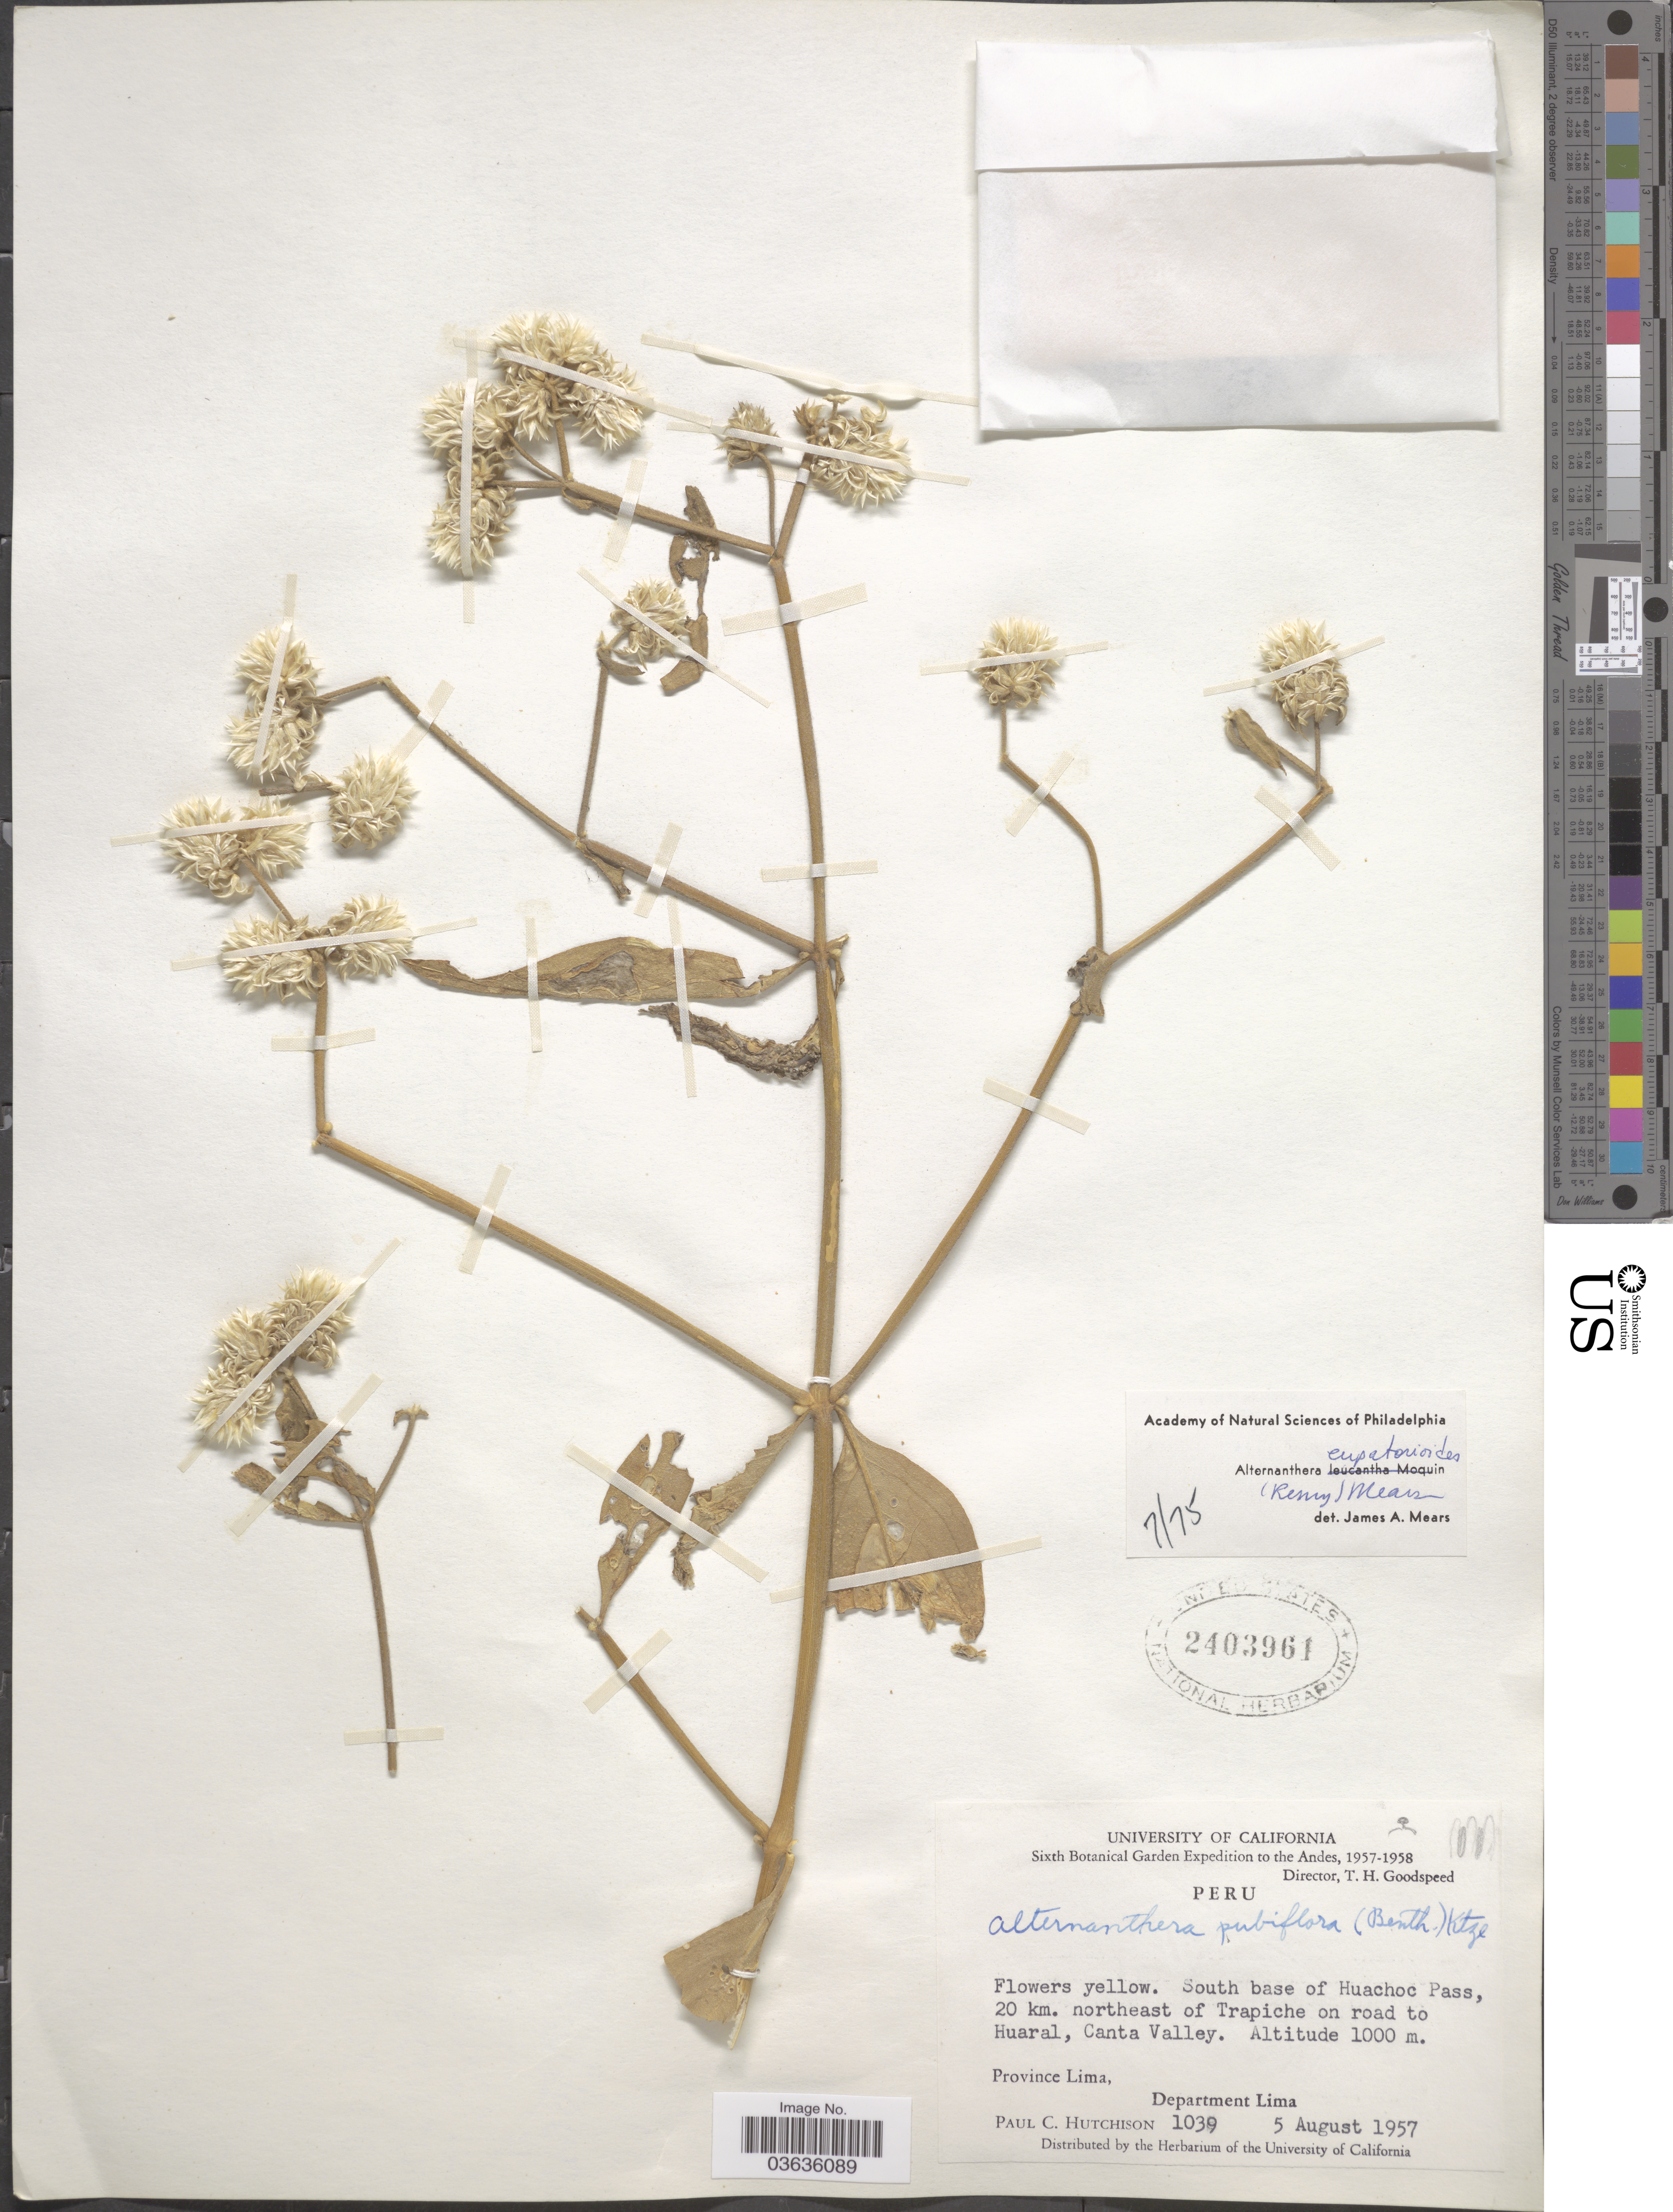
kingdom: Plantae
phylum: Tracheophyta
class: Magnoliopsida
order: Caryophyllales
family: Amaranthaceae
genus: Alternanthera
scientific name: Alternanthera eupatorioides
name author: Remy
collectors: P. C. Hutchison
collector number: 1039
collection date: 1957-08-05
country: Peru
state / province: Lima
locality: The Andes. South base of Huachoc Pass, 20 km. northeast of Trapiche on road to Huaral, Canta Valley. Department Lima.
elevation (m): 1000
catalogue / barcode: US 2403961